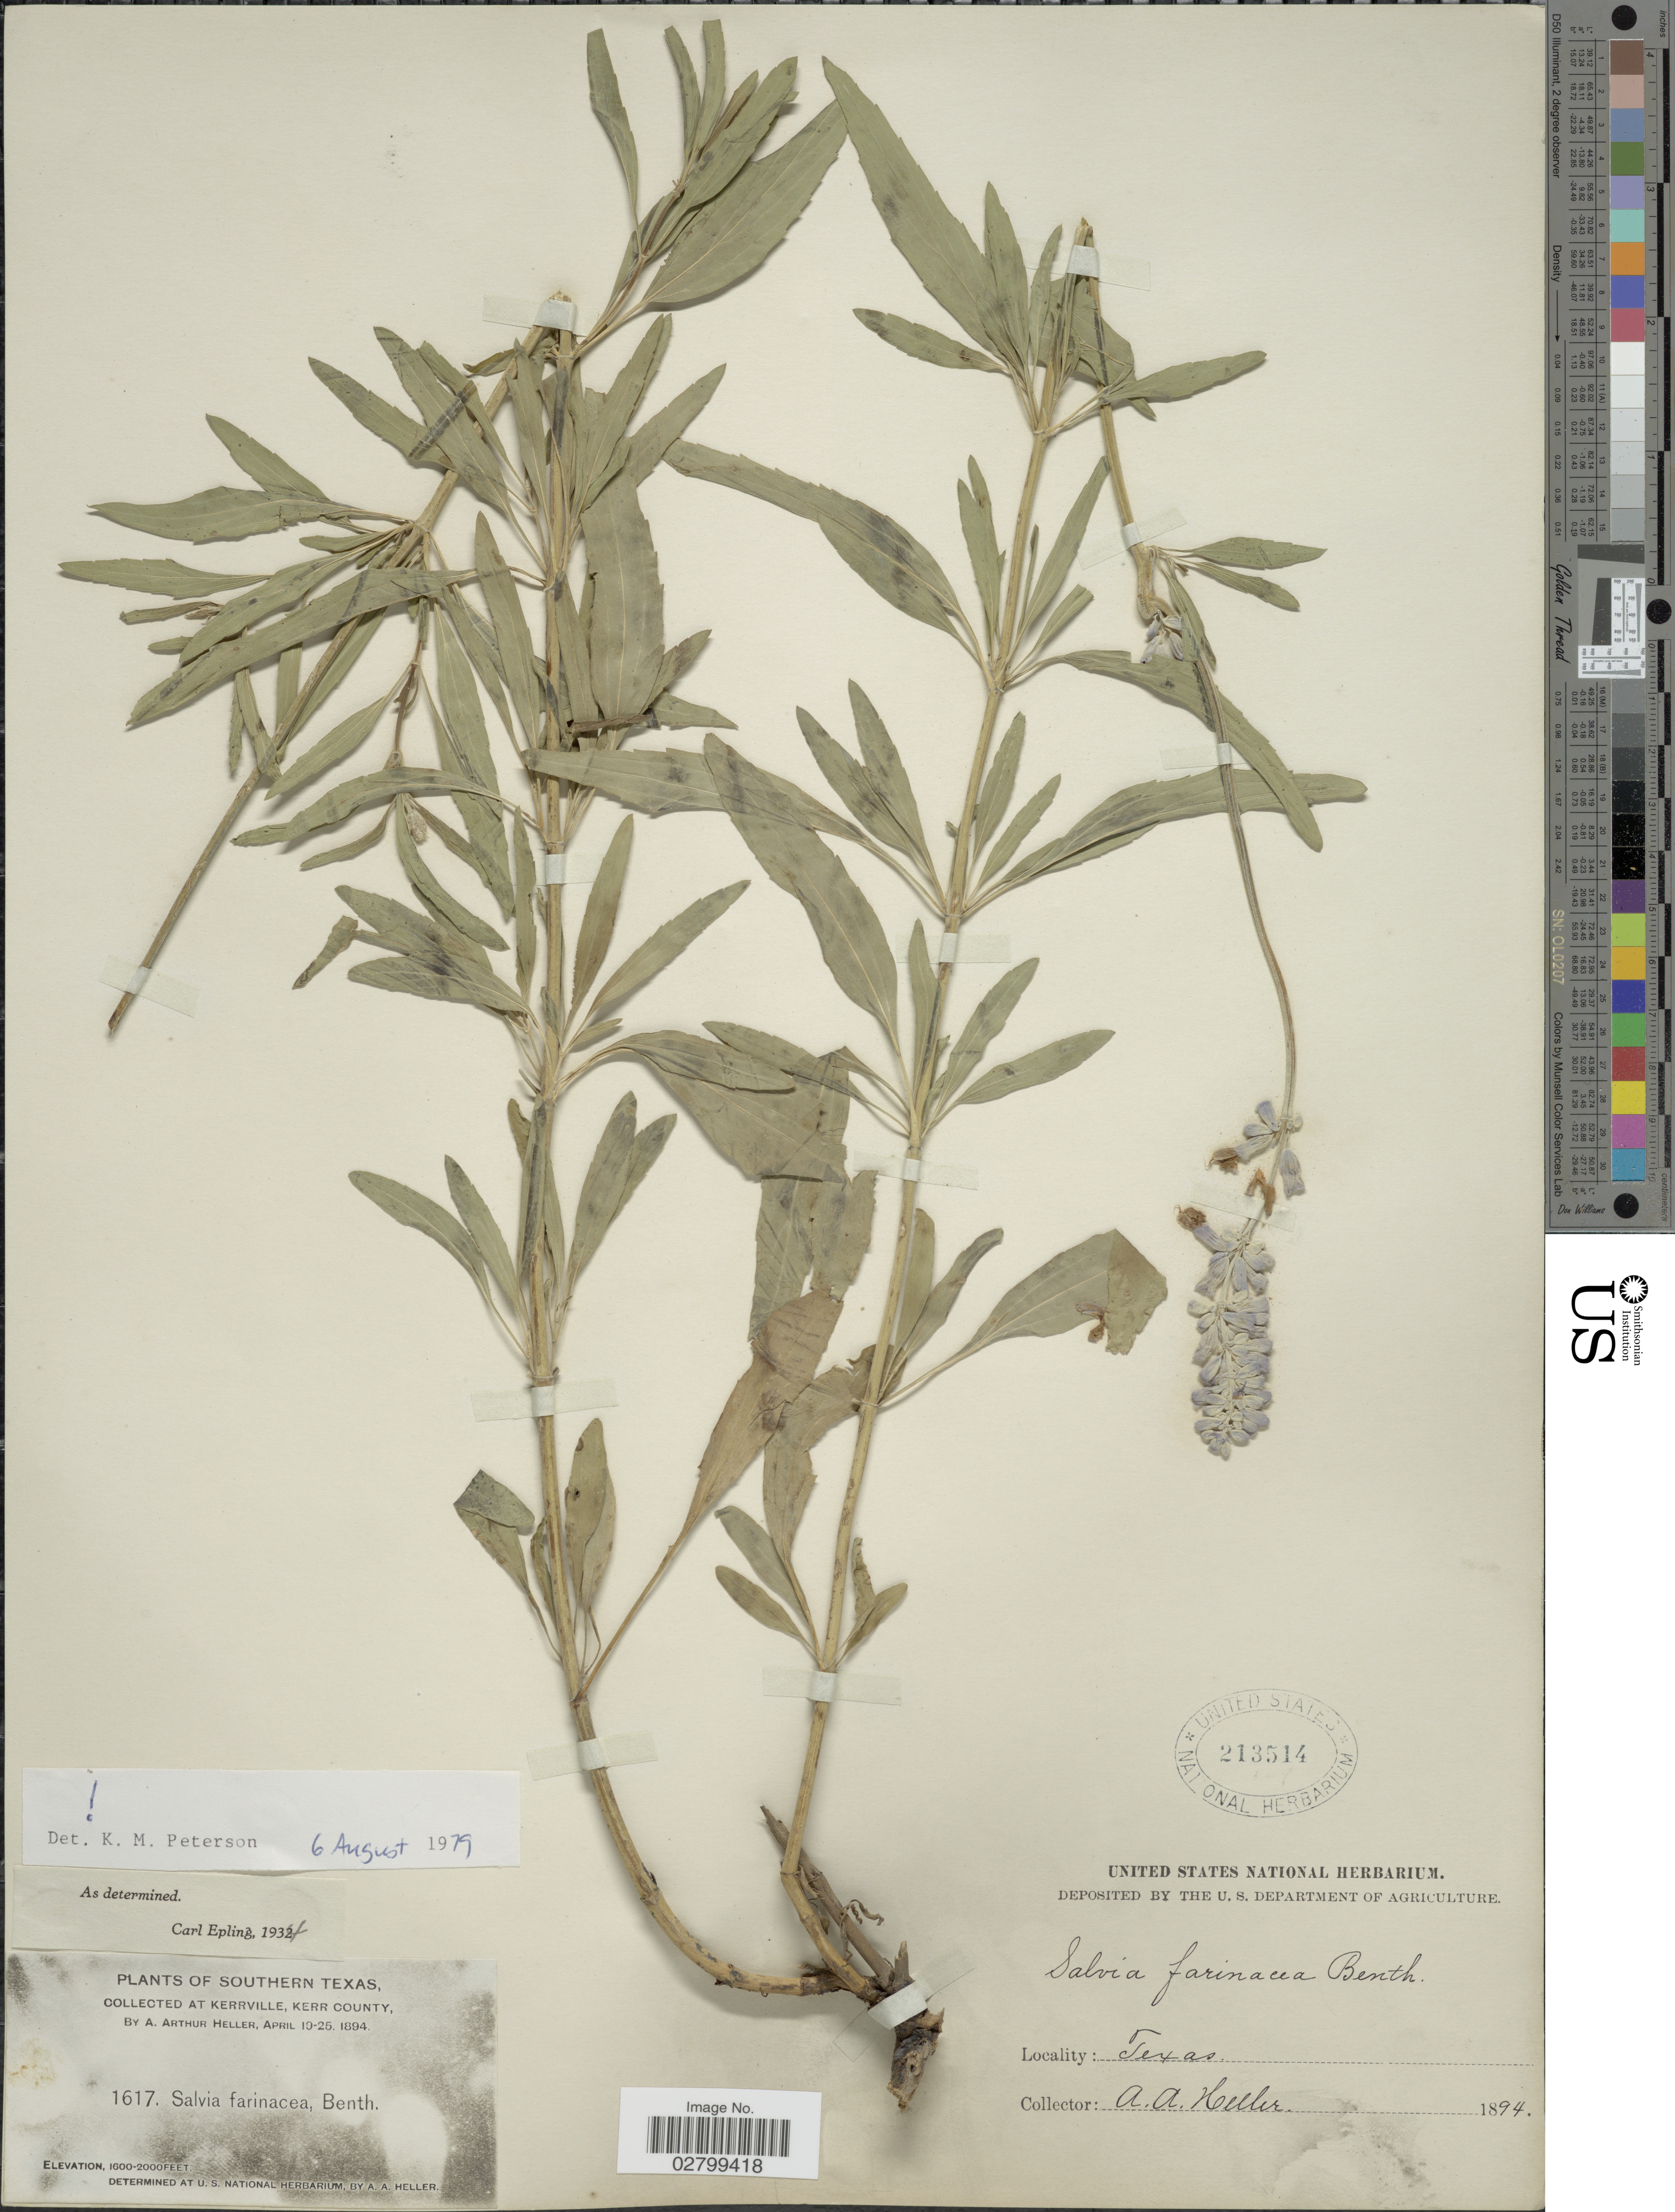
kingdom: Plantae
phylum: Tracheophyta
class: Magnoliopsida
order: Lamiales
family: Lamiaceae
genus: Salvia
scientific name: Salvia farinacea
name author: Benth.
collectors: A. A. Heller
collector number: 1617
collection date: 1894-04-19/1894-04-25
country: United States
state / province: Texas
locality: Southern Texas. Kerrville, Kerr County.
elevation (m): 488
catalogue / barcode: US 213514